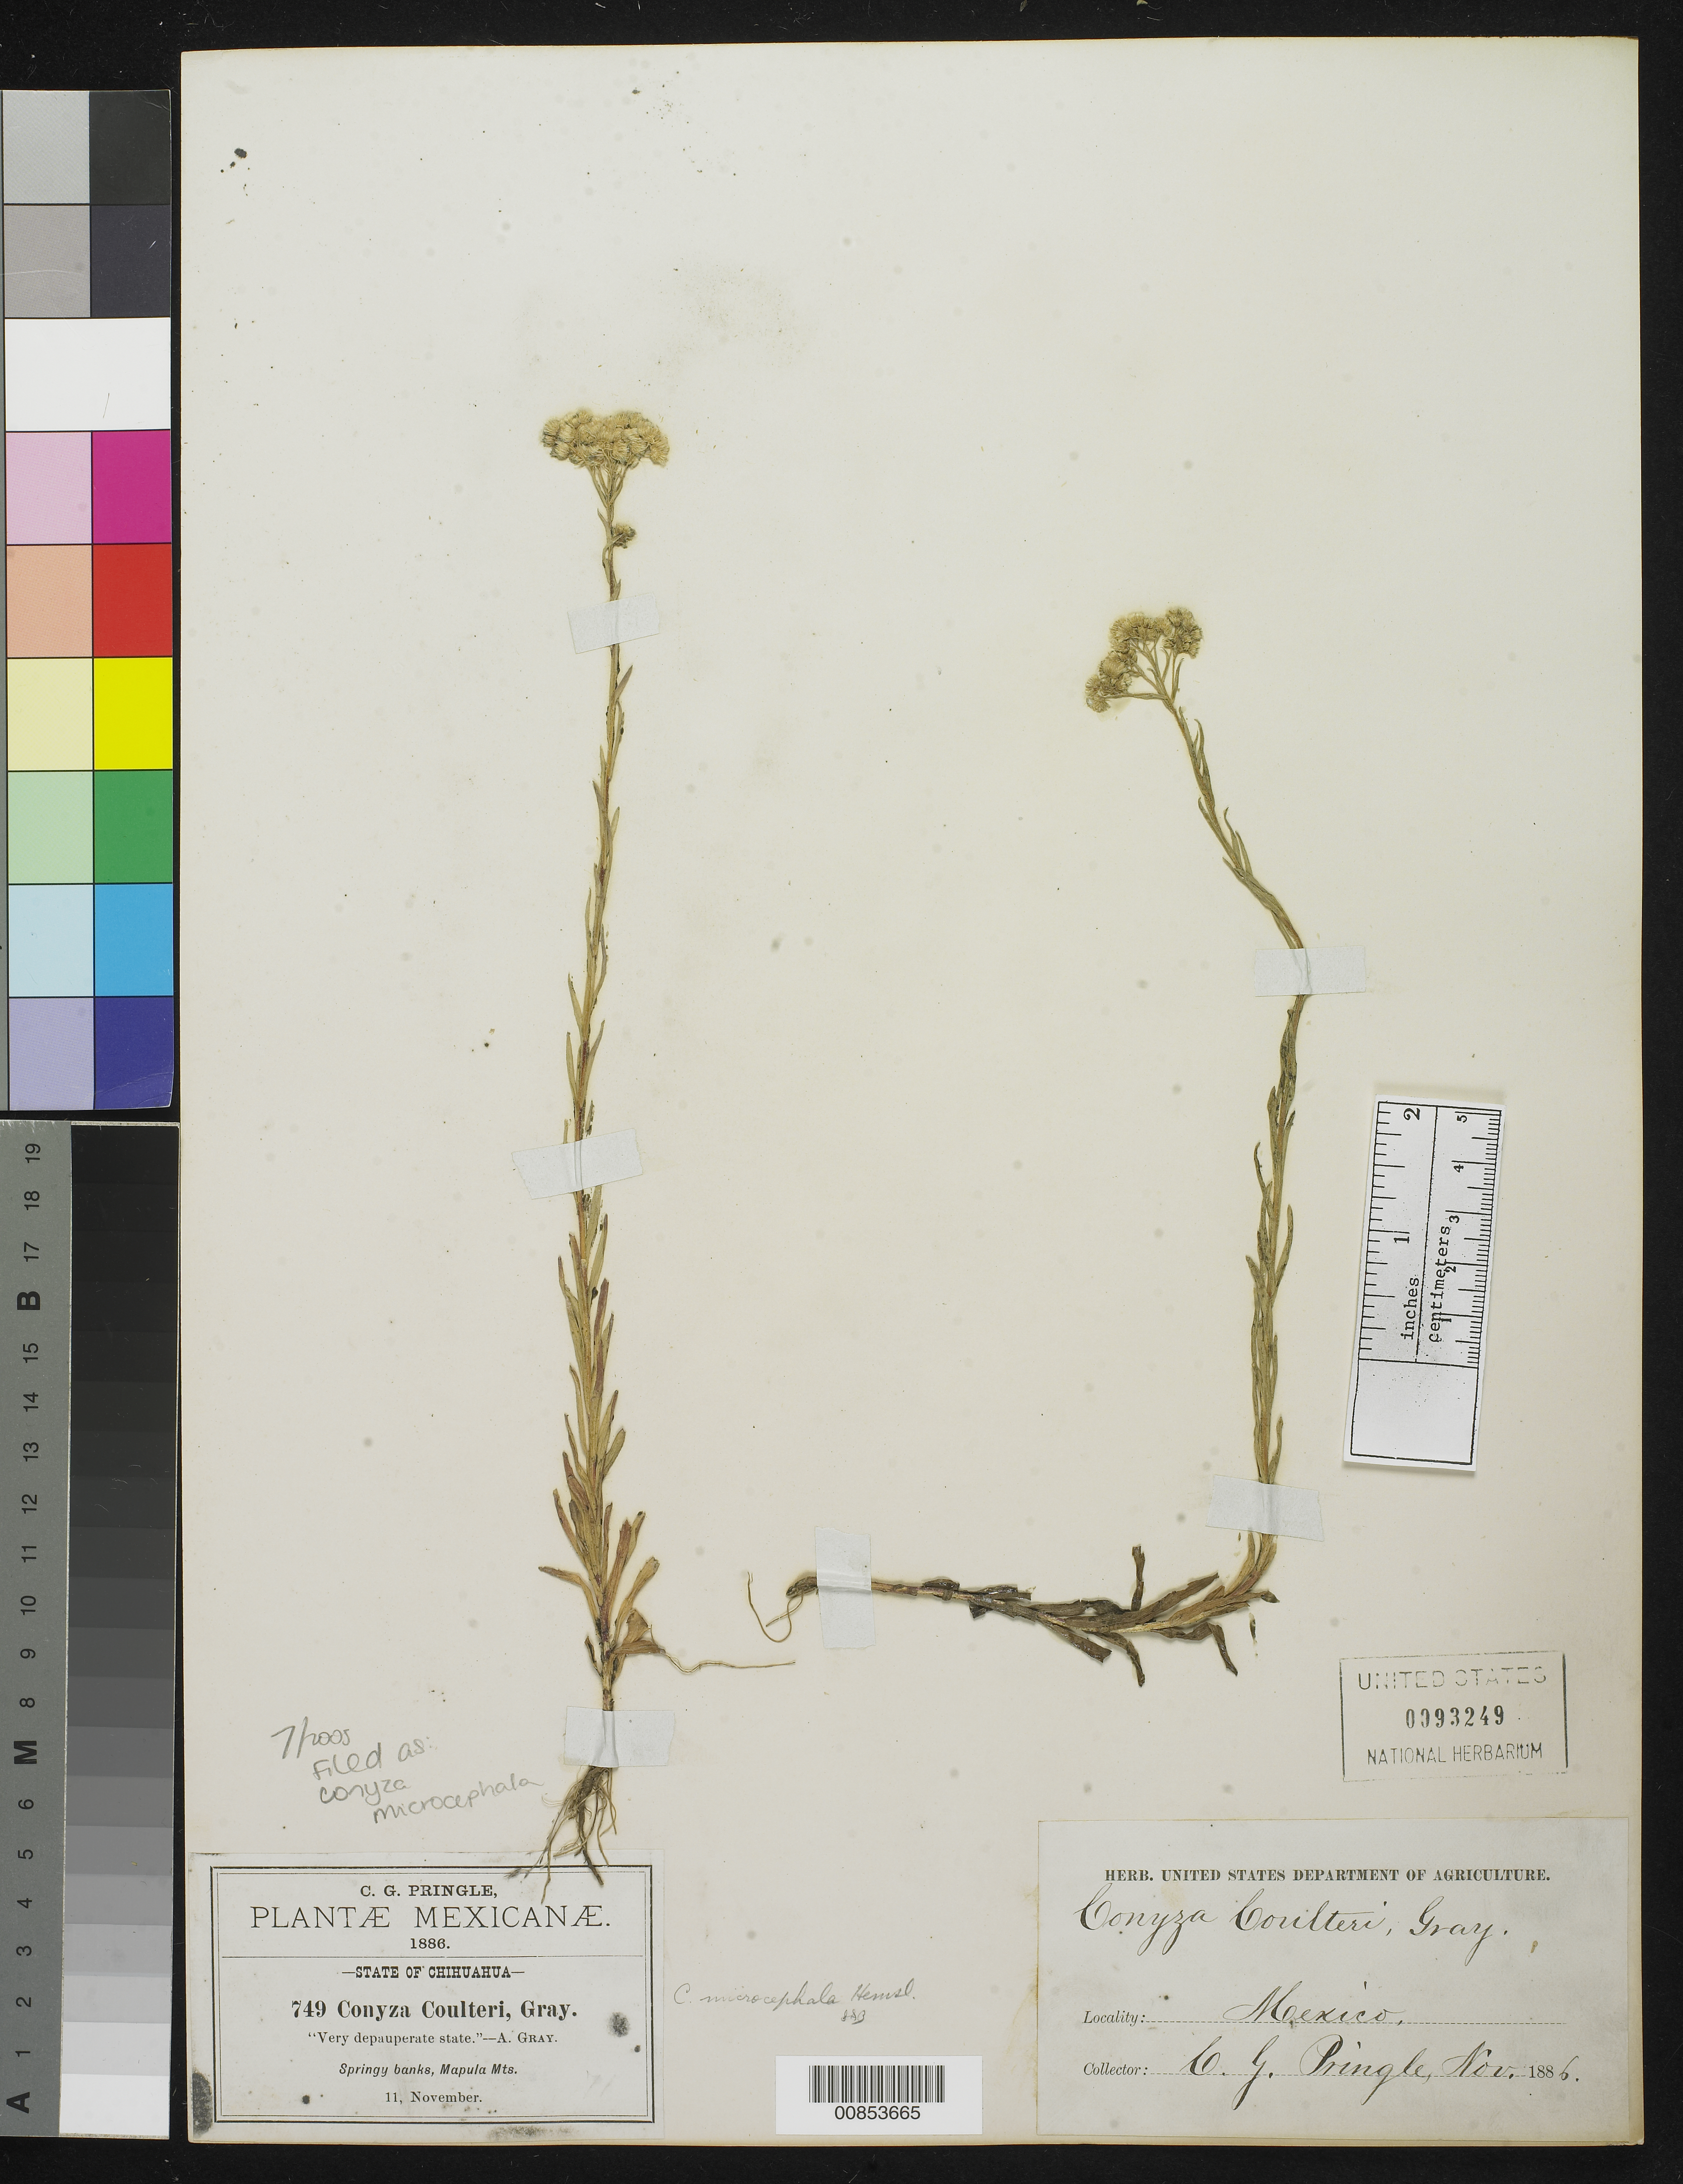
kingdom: Plantae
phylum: Tracheophyta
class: Magnoliopsida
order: Asterales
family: Asteraceae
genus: Conyza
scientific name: Conyza microcephala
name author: Hemsl.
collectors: C. G. Pringle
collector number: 749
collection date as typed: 11 Nov 1886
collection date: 1886-11-11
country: Mexico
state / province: Chihuahua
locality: Mapula Mts., Chihuahua.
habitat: Springy banks.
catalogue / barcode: US 93249